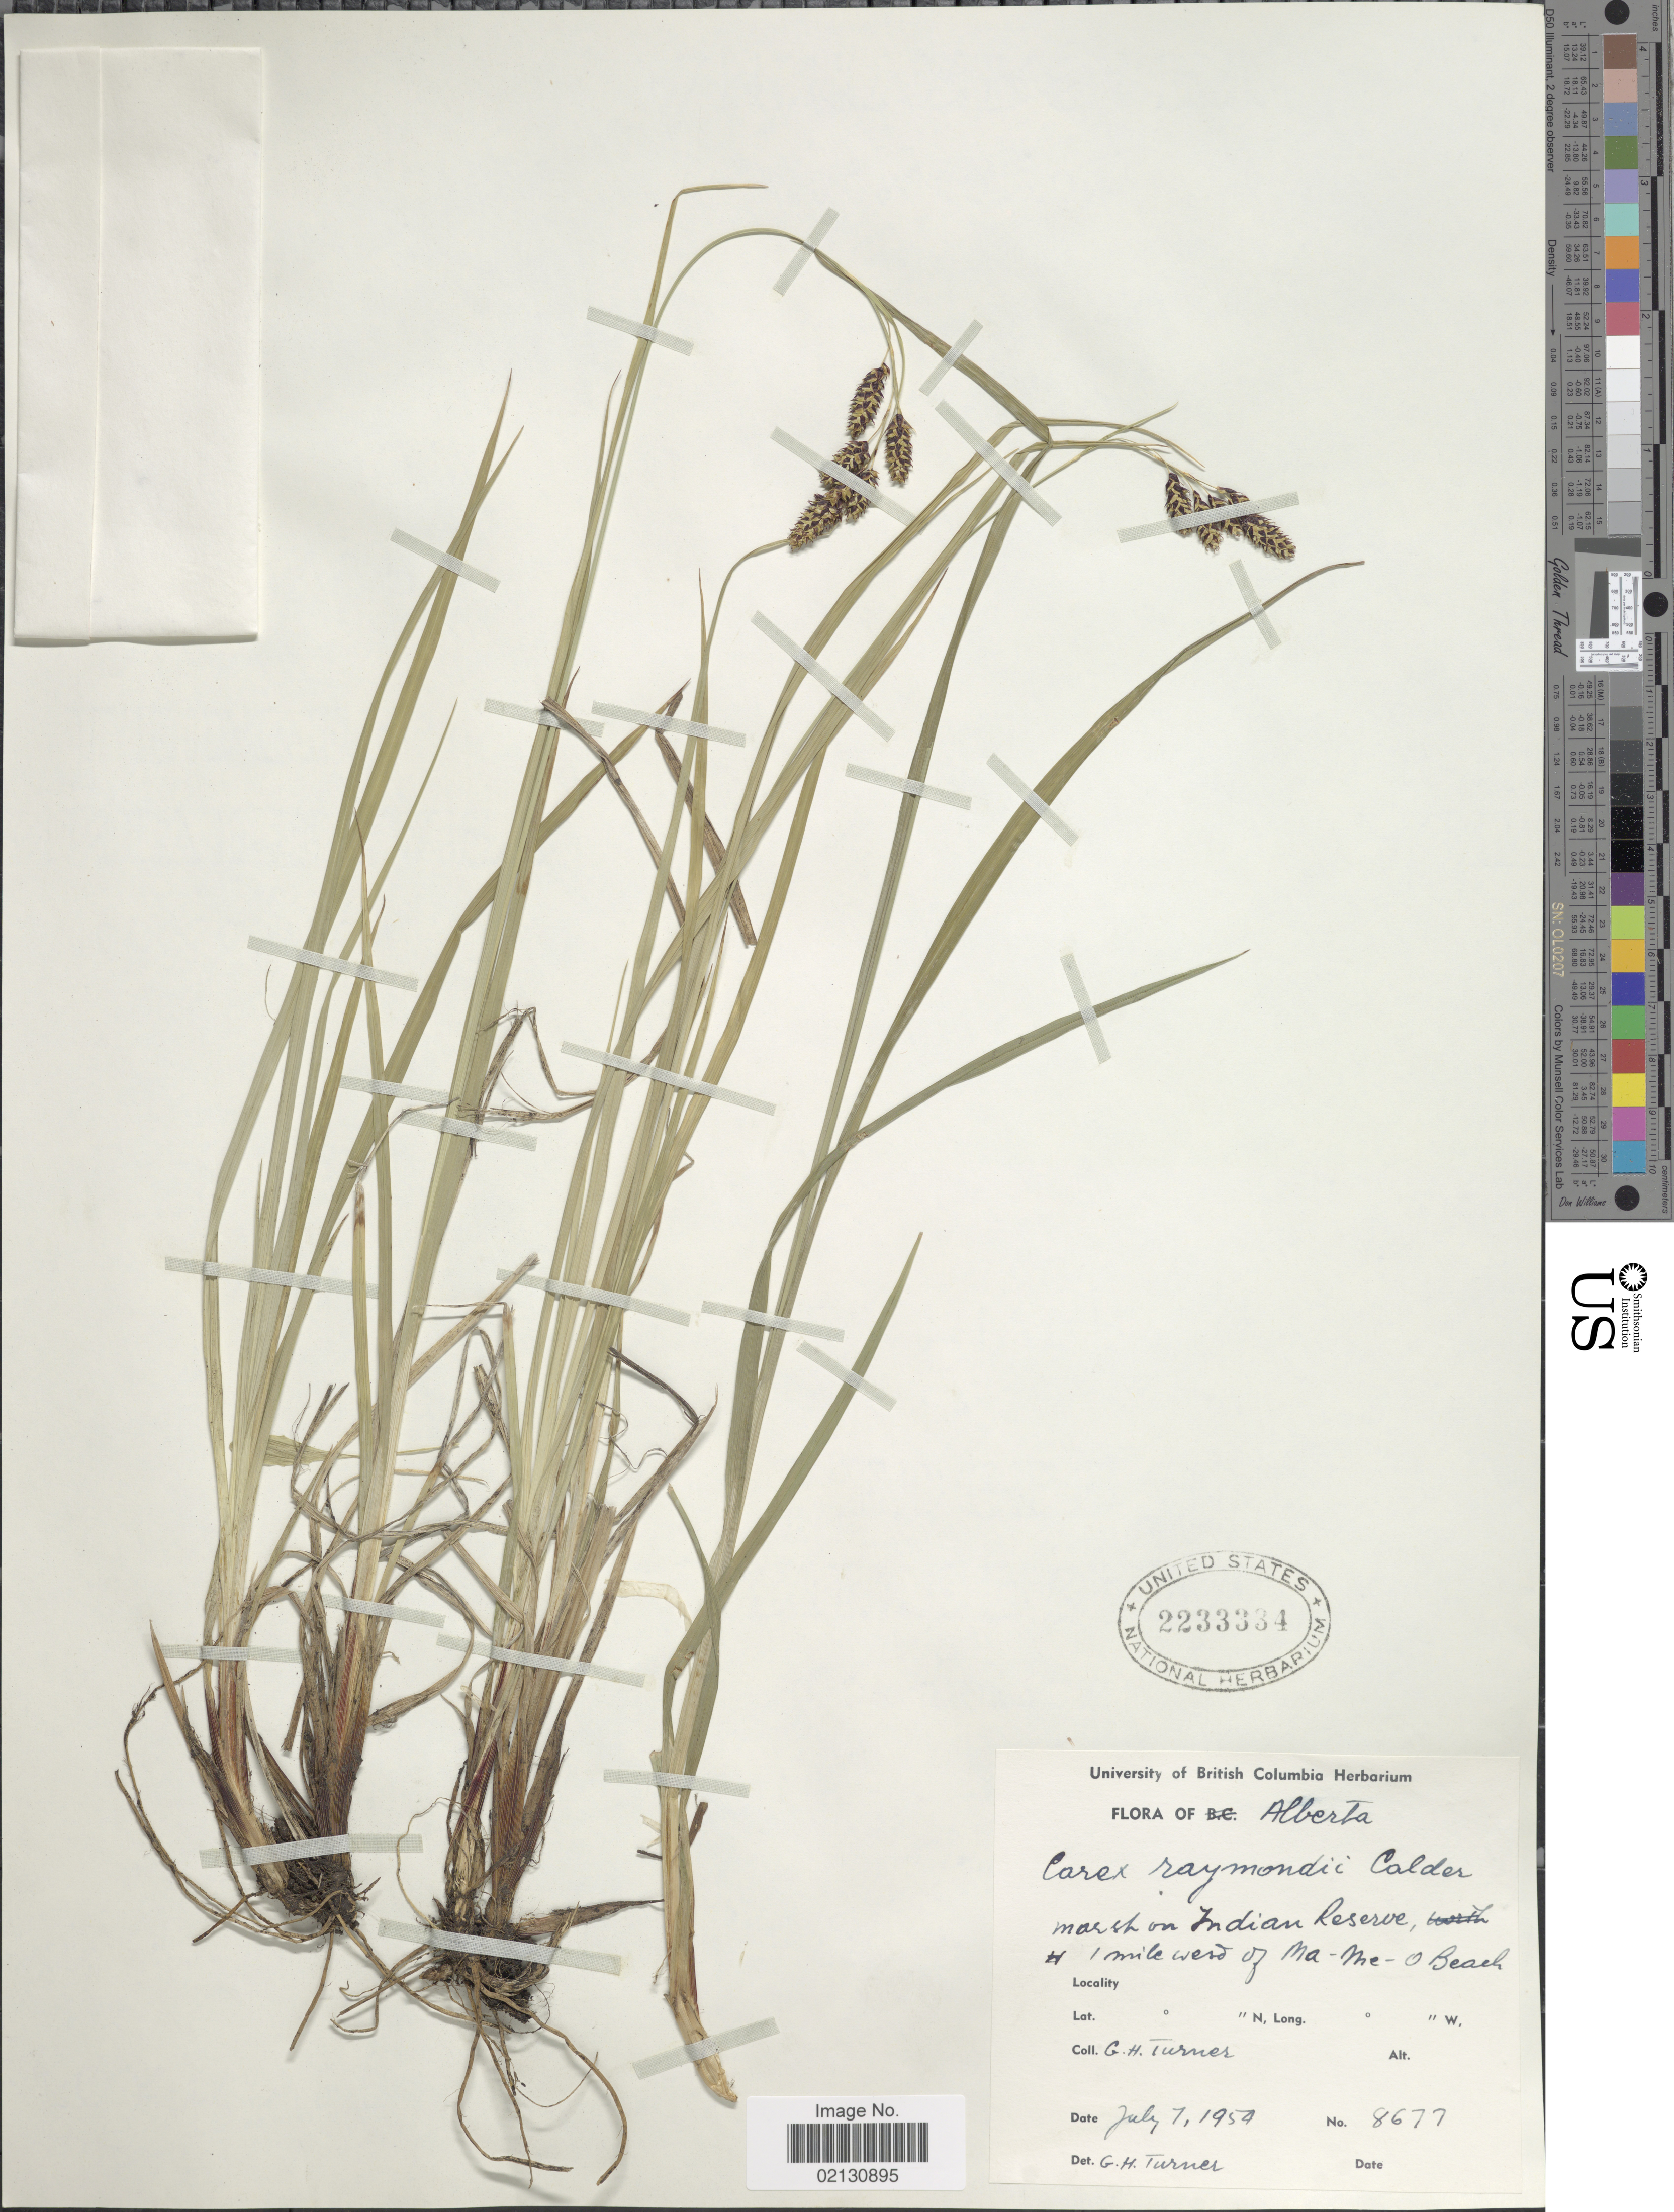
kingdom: Plantae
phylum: Tracheophyta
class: Liliopsida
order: Poales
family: Cyperaceae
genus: Carex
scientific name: Carex atratiformis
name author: Britton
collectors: G. H. Turner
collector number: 8677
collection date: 1954-07-07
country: Canada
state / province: Alberta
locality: Indian Reserve, 1 mile west of Ma-Me-O Beach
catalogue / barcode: US 2233334